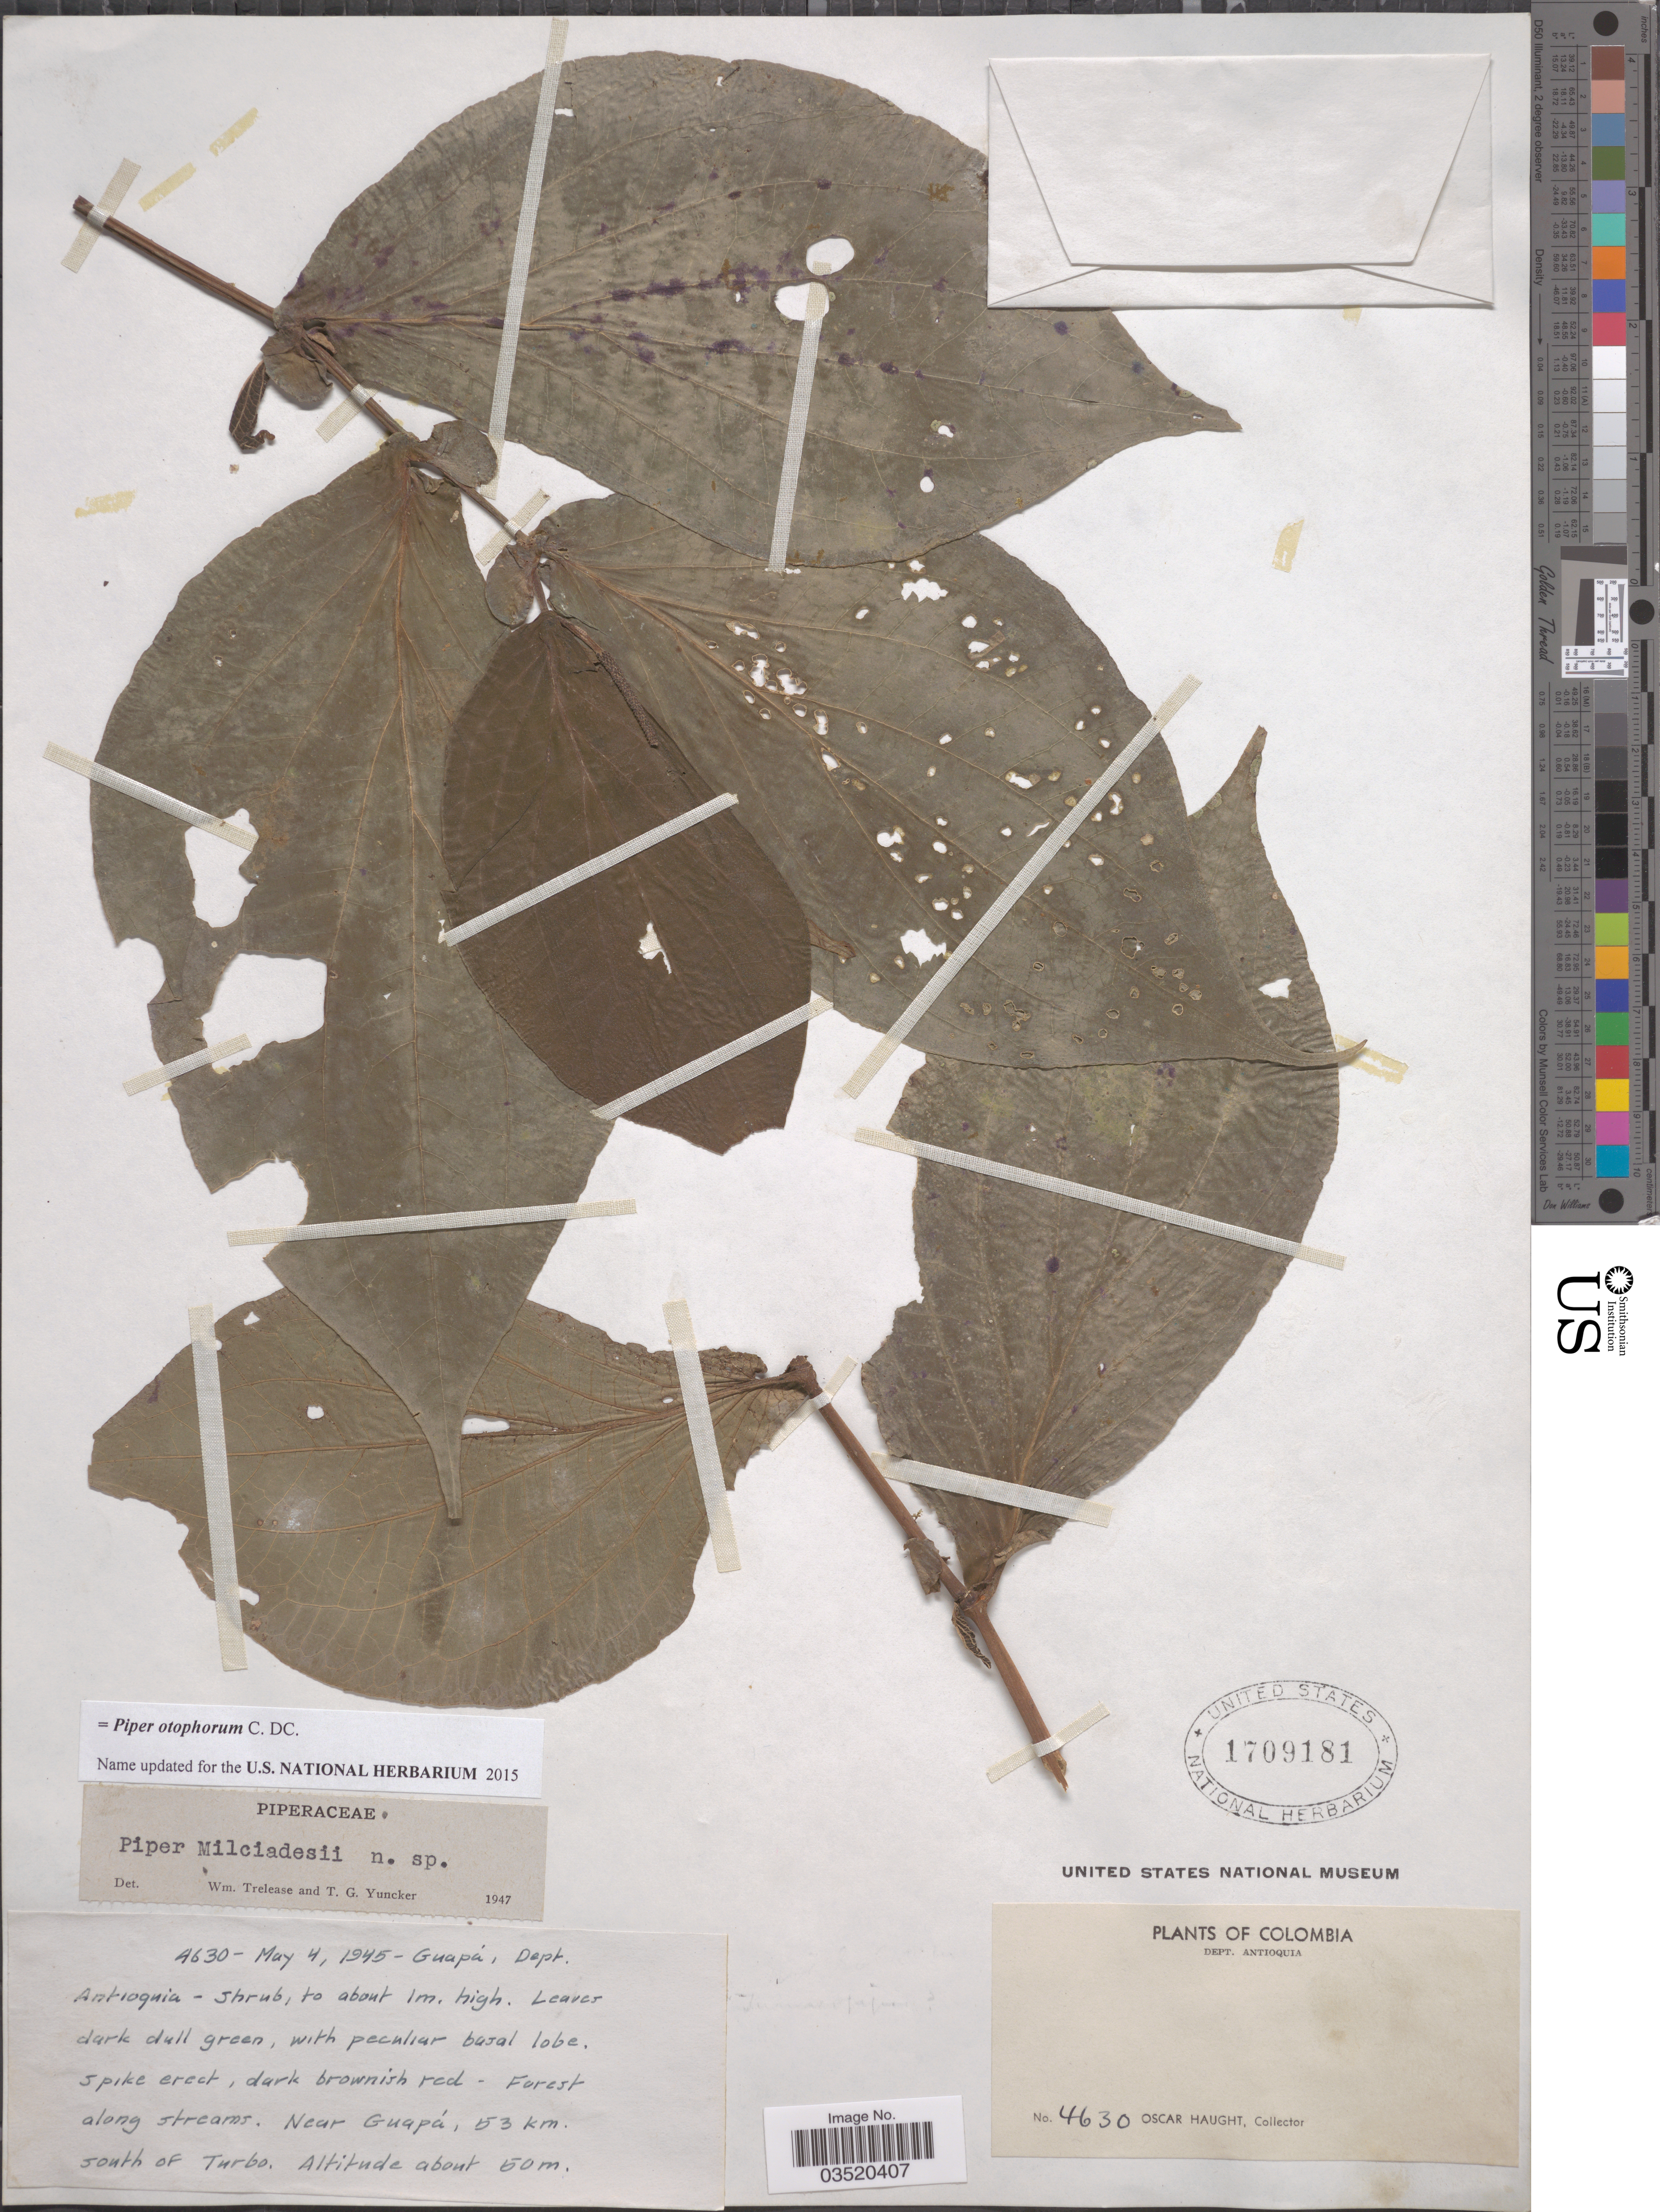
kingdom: Plantae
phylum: Tracheophyta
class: Magnoliopsida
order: Piperales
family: Piperaceae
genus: Piper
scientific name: Piper otophorum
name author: C. DC.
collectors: O. Haught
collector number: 4630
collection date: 1945-05-04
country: Colombia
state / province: Antioquia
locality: Guapá, Dept. Antioquia. Near Guapá, 53 km. south of Turbo.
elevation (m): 50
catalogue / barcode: US 1709181